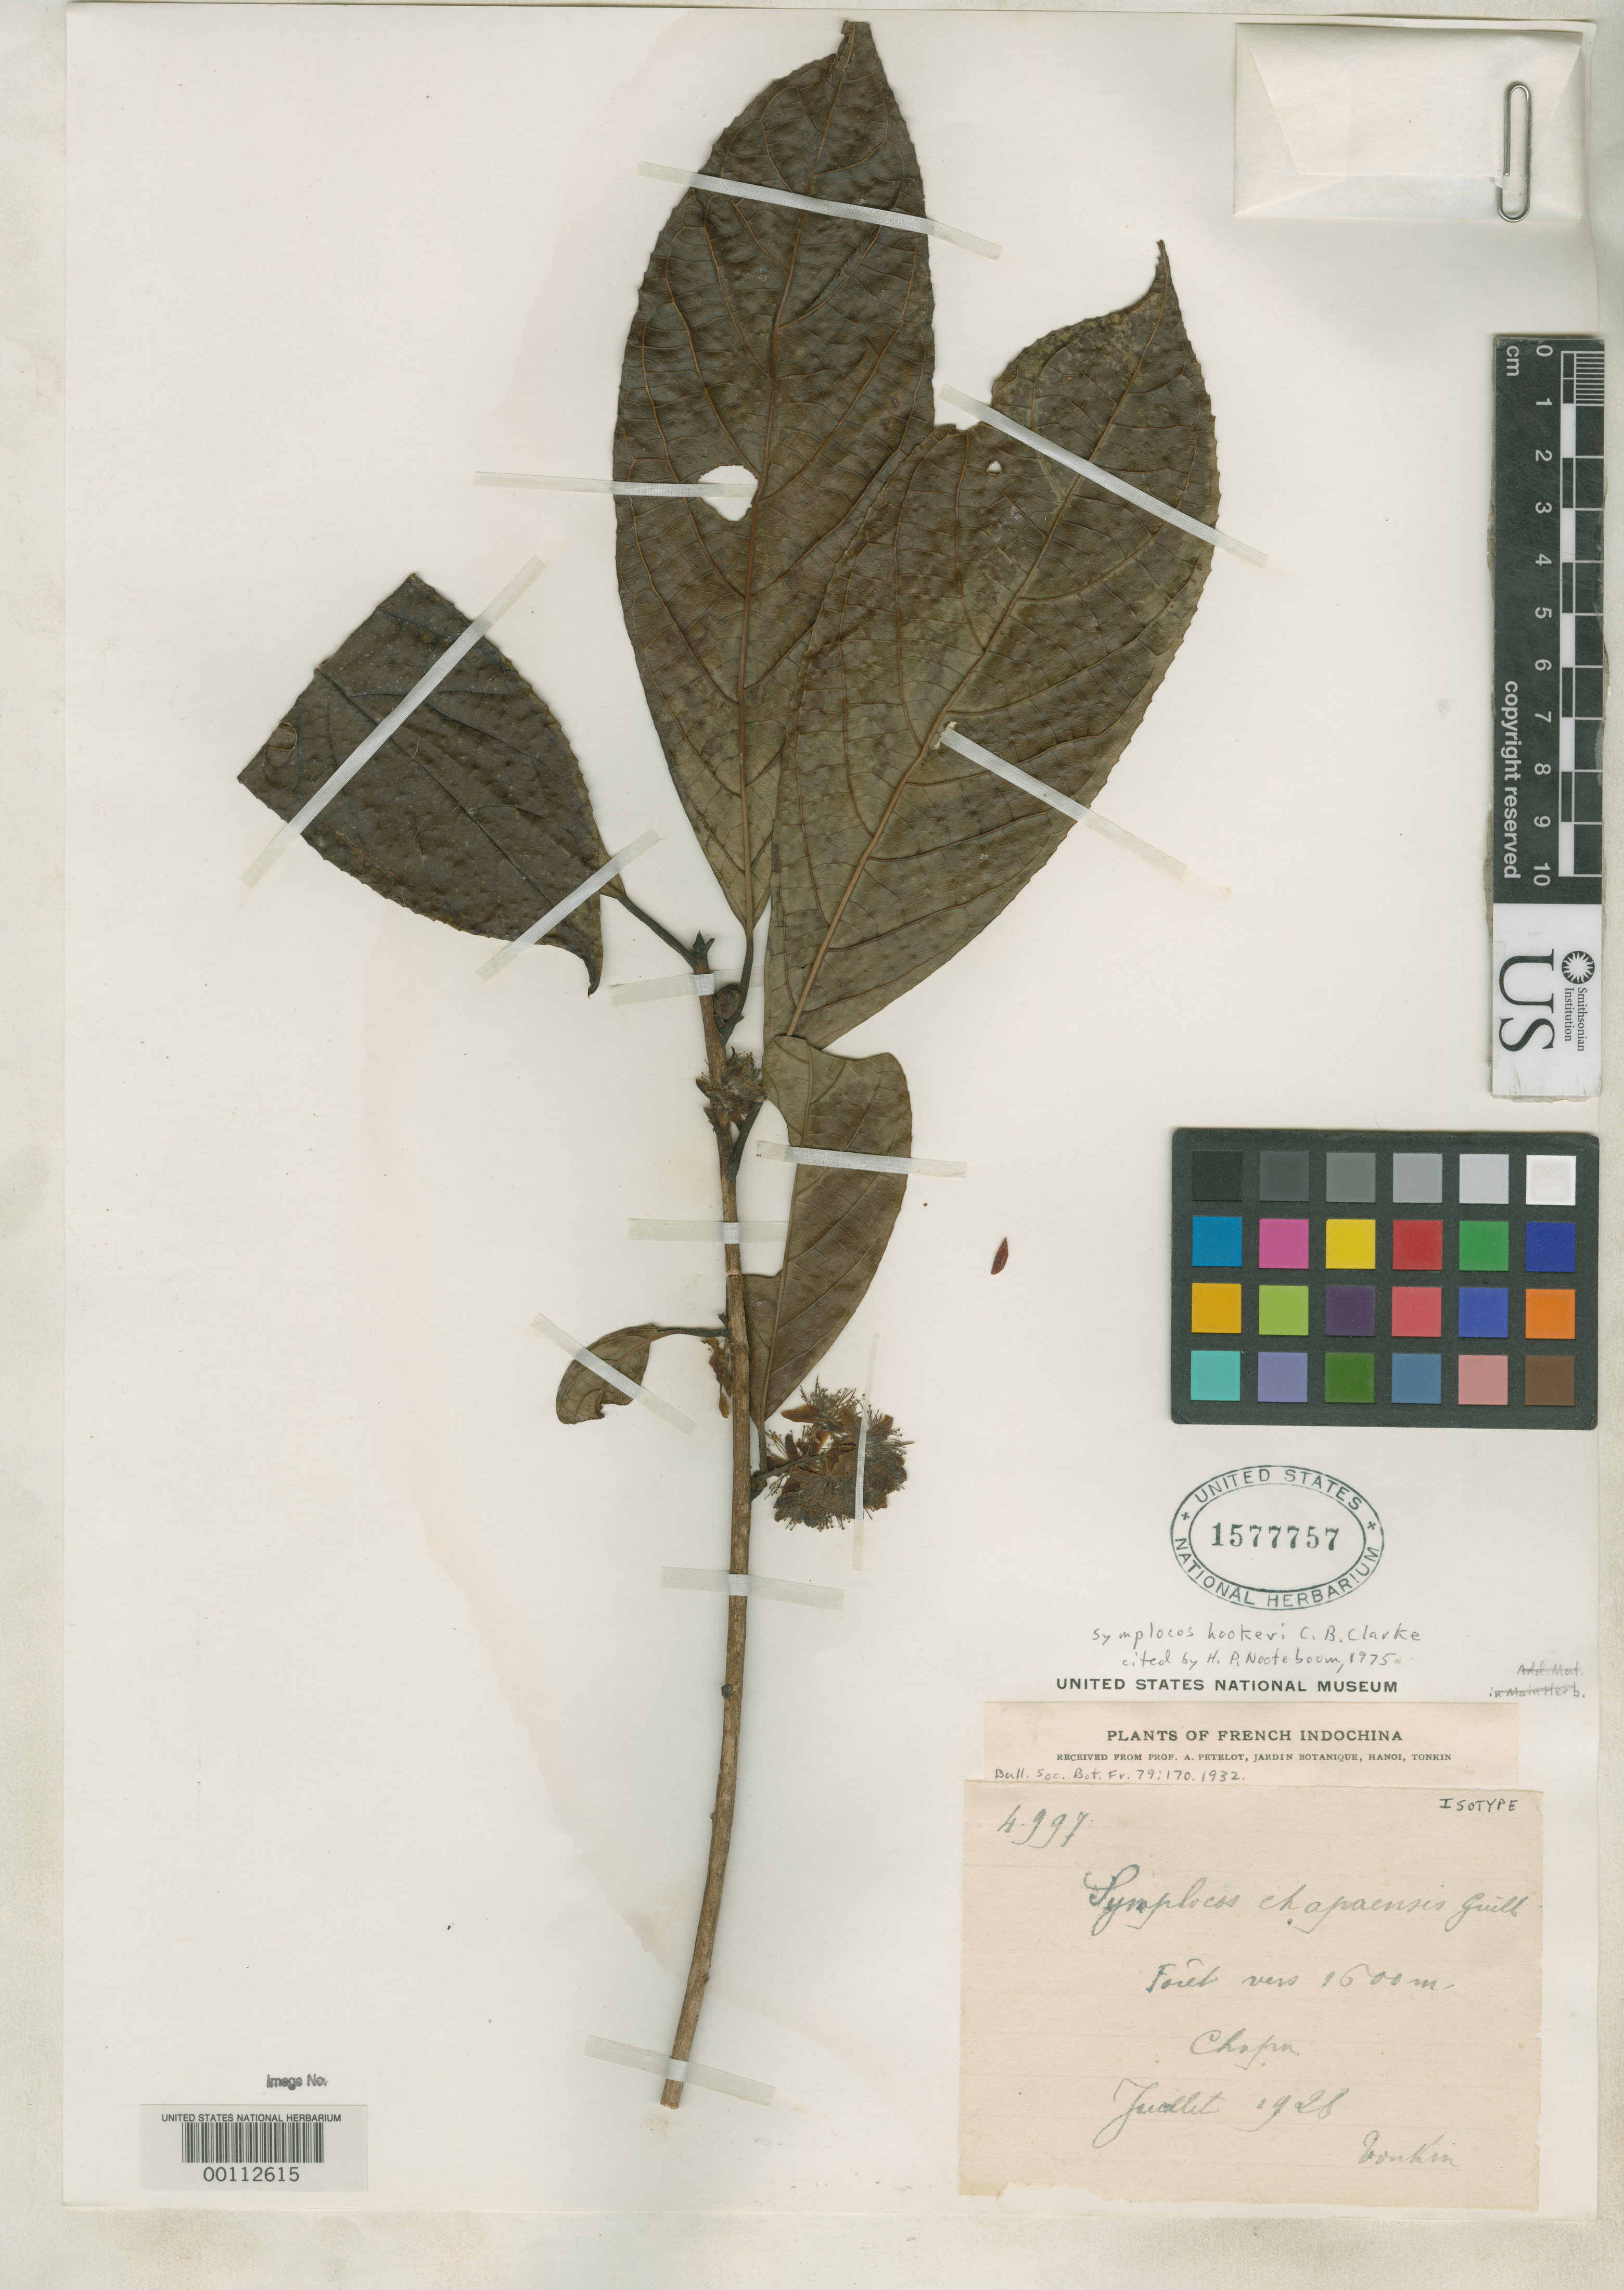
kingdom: Plantae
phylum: Tracheophyta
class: Magnoliopsida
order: Ericales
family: Symplocaceae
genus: Symplocos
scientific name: Symplocos chapaensis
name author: Guillaumin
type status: Isotype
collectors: P. A. Pételot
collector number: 4997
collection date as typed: Jul 1928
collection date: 1928-07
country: Vietnam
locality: Tonkin, Chapa.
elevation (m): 1600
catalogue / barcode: US 1577757